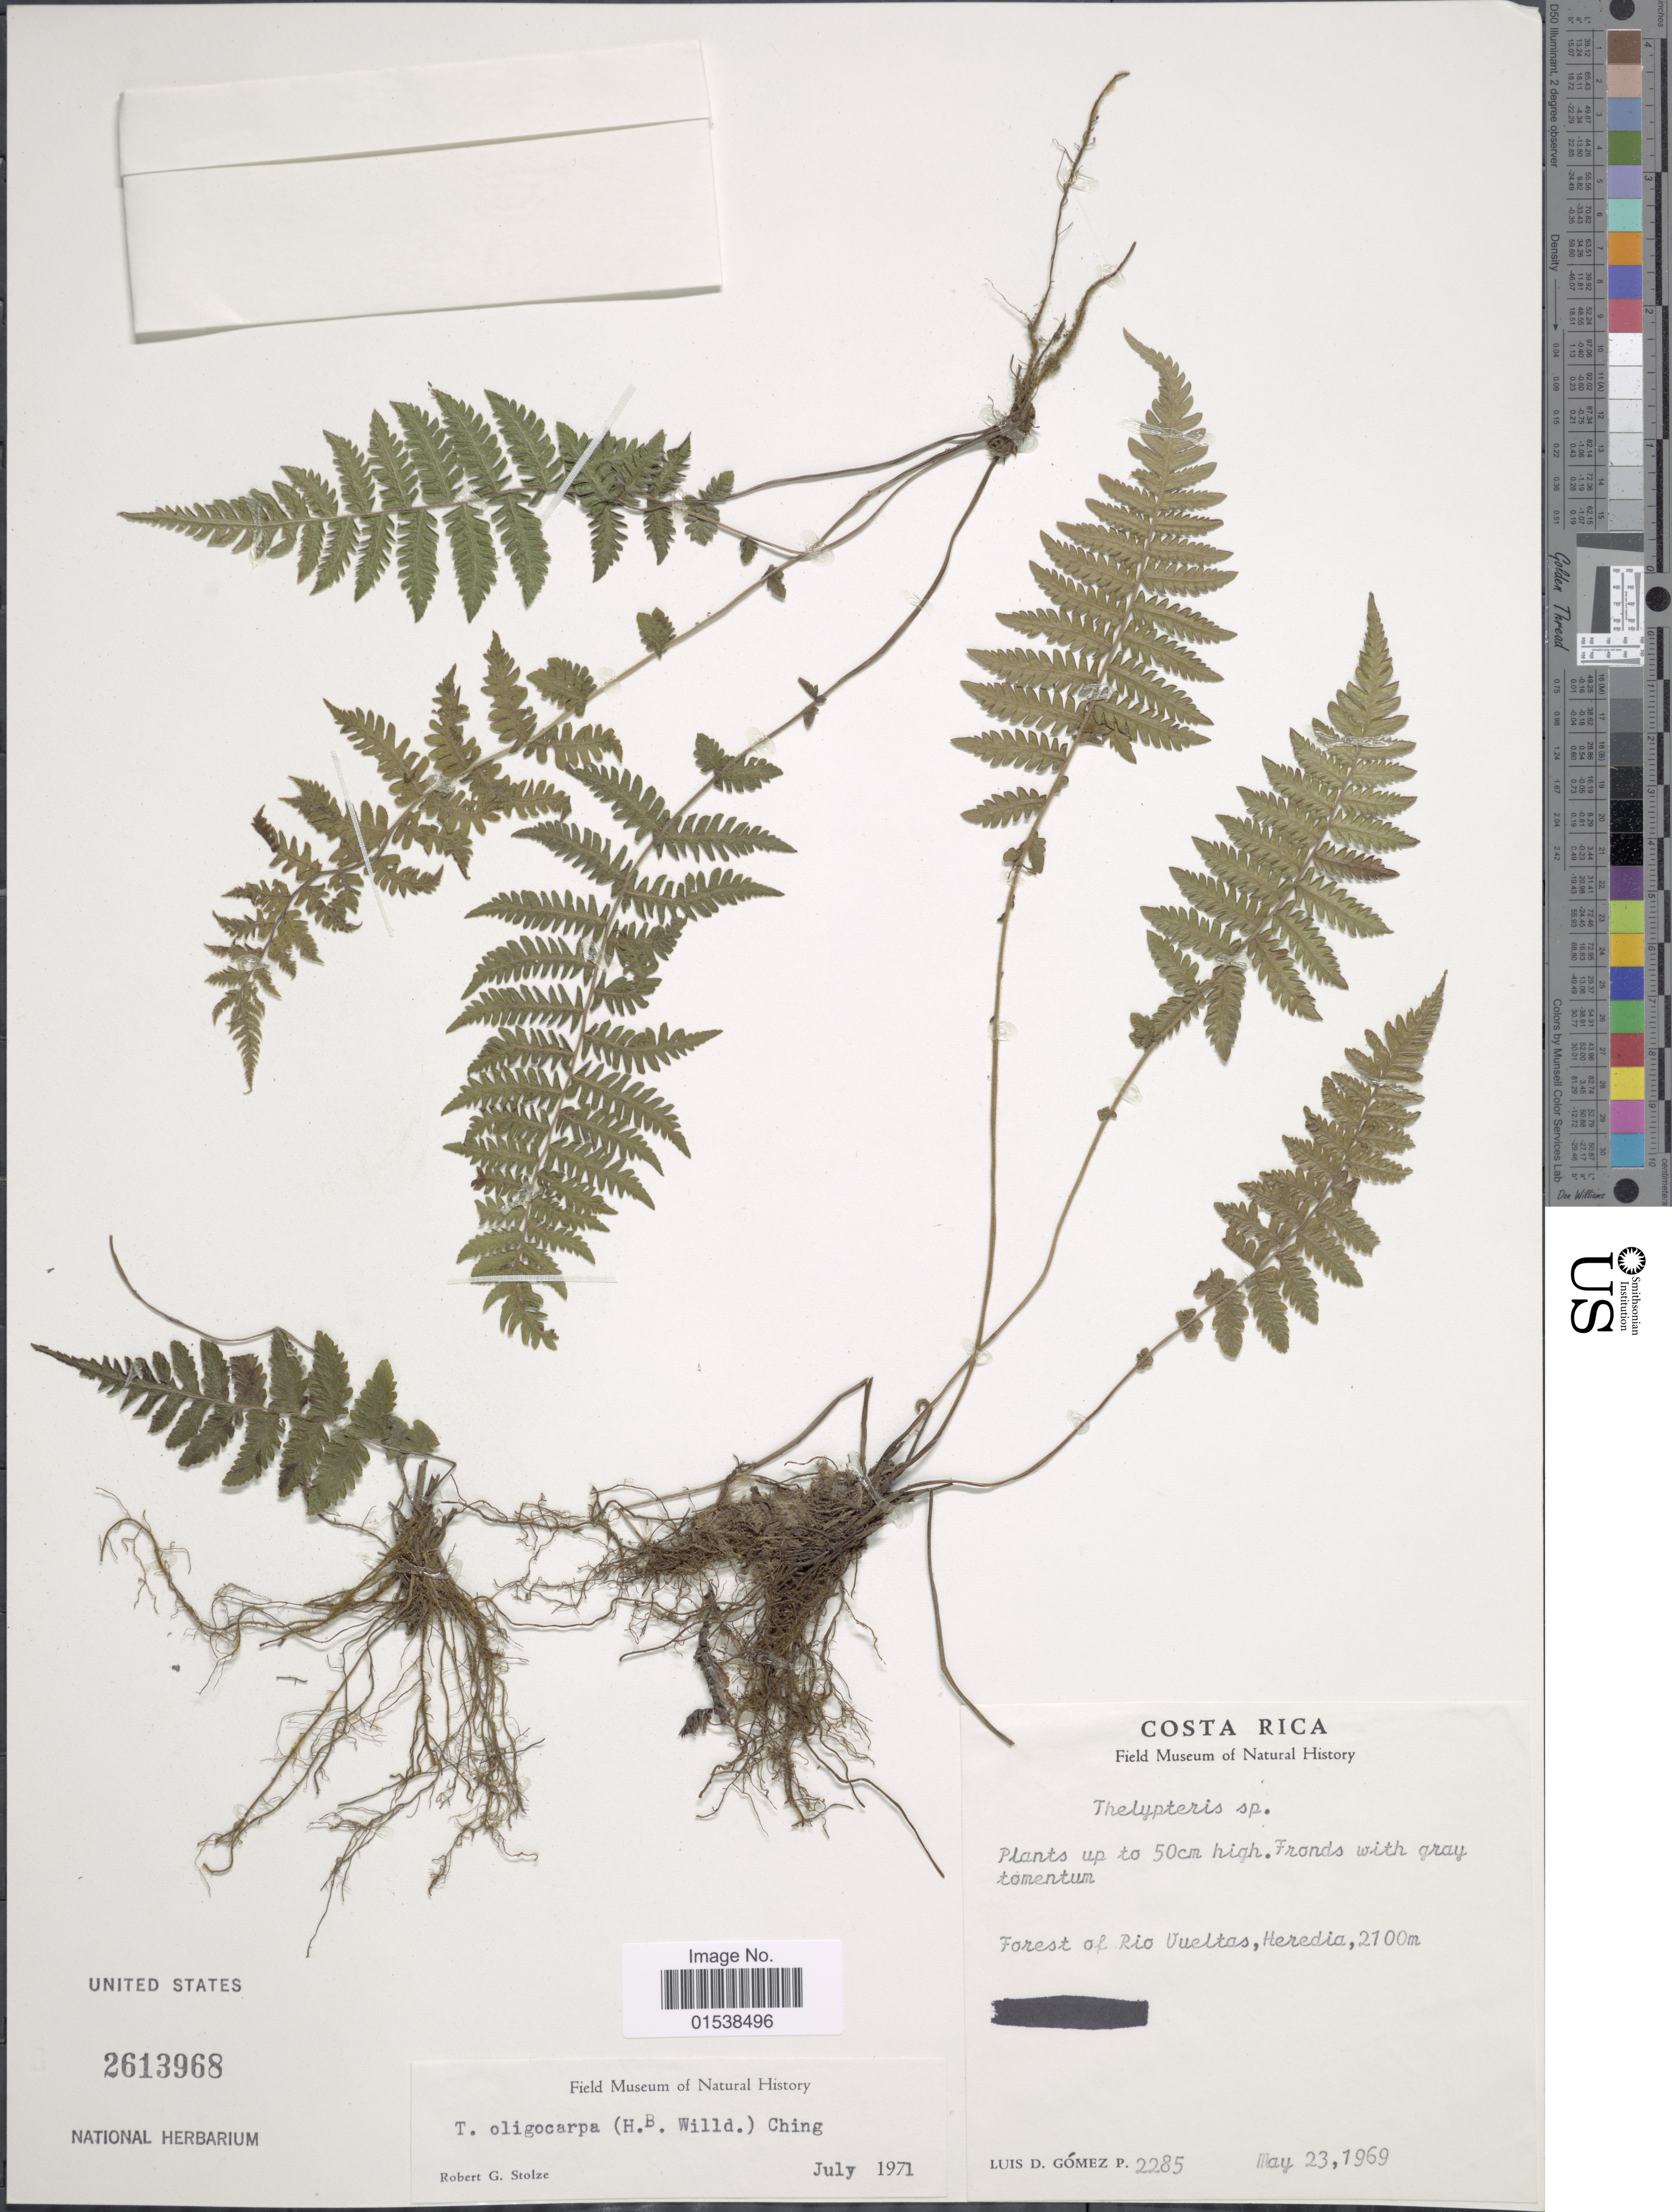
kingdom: Plantae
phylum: Tracheophyta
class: Polypodiopsida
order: Polypodiales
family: Thelypteridaceae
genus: Amauropelta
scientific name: Amauropelta oligocarpa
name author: (Humb. & Bonpl. ex Willd.) Pic. Serm.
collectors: L. D. Gómez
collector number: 2285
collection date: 1969-05-23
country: Costa Rica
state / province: Heredia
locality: Forest of Rio Vueltas, Heredia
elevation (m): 2100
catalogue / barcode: US 2613968